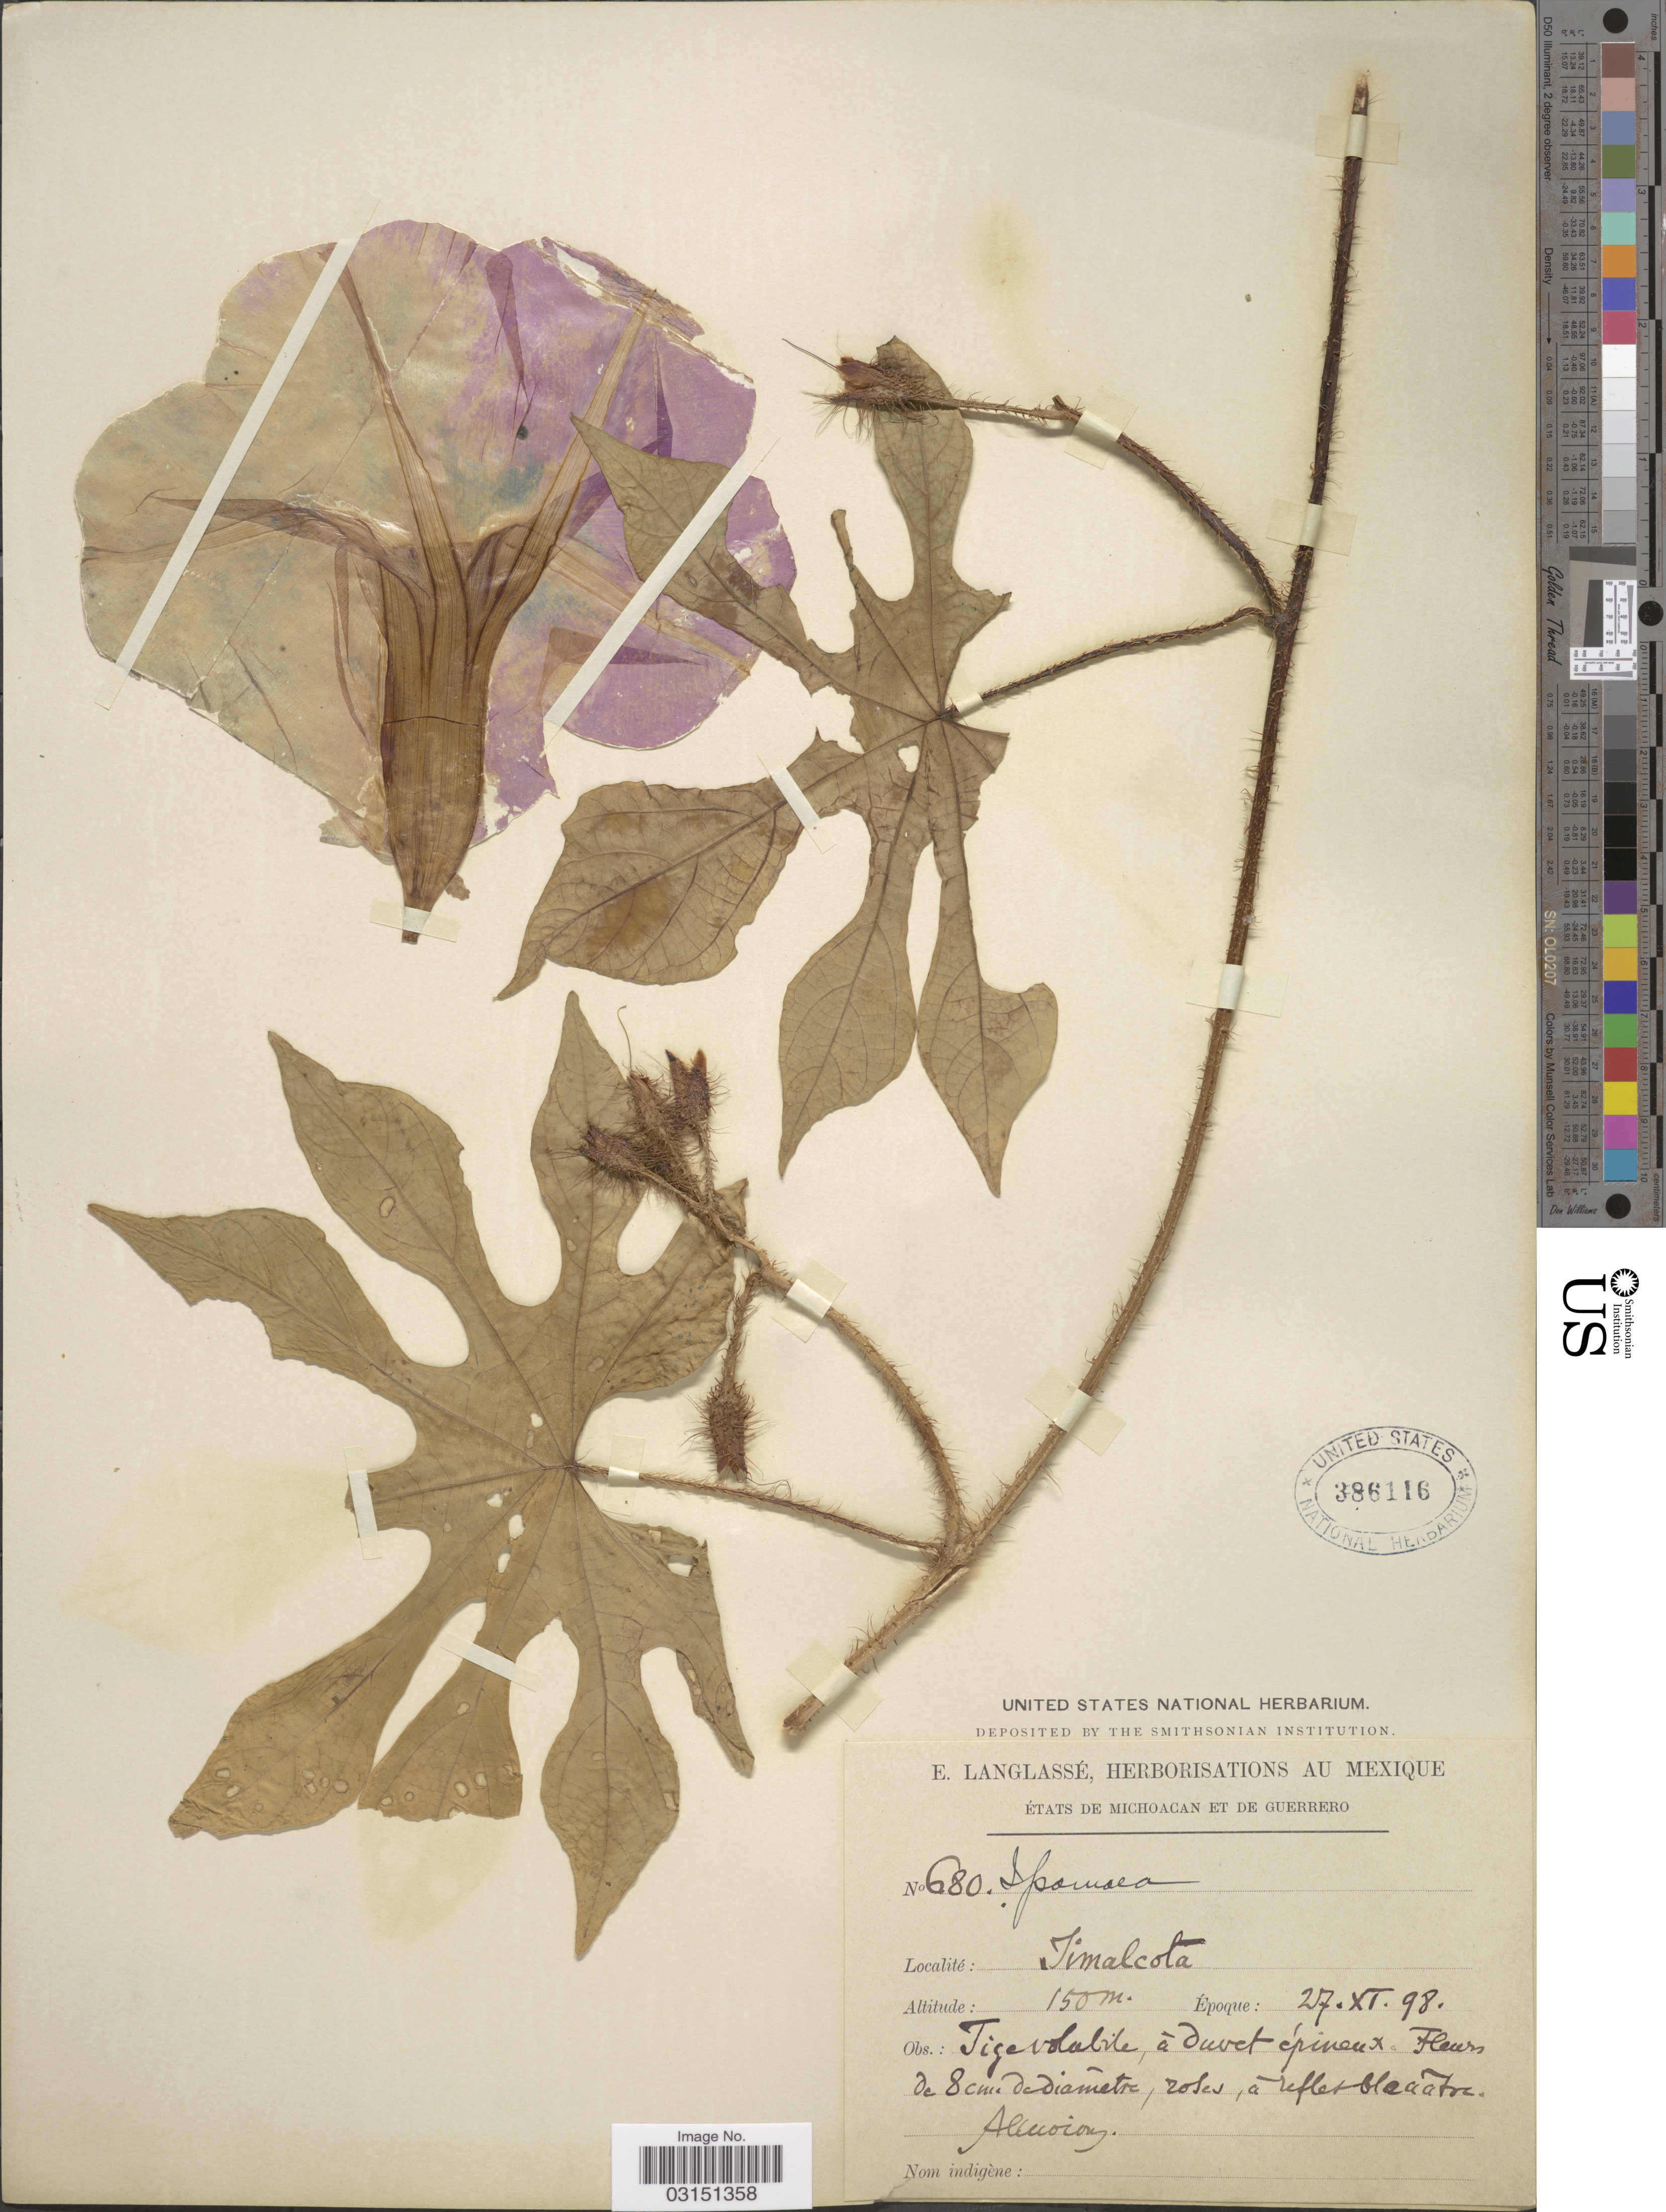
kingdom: Plantae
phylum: Tracheophyta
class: Magnoliopsida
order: Solanales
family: Convolvulaceae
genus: Ipomoea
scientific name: Ipomoea setosa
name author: Ker Gawl.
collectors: E. Langlassé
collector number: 680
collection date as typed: Transcribed d/m/y: 27/11/98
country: Mexico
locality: États de Michoacan et de Guerrero. Timalcota.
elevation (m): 150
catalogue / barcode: US 386116